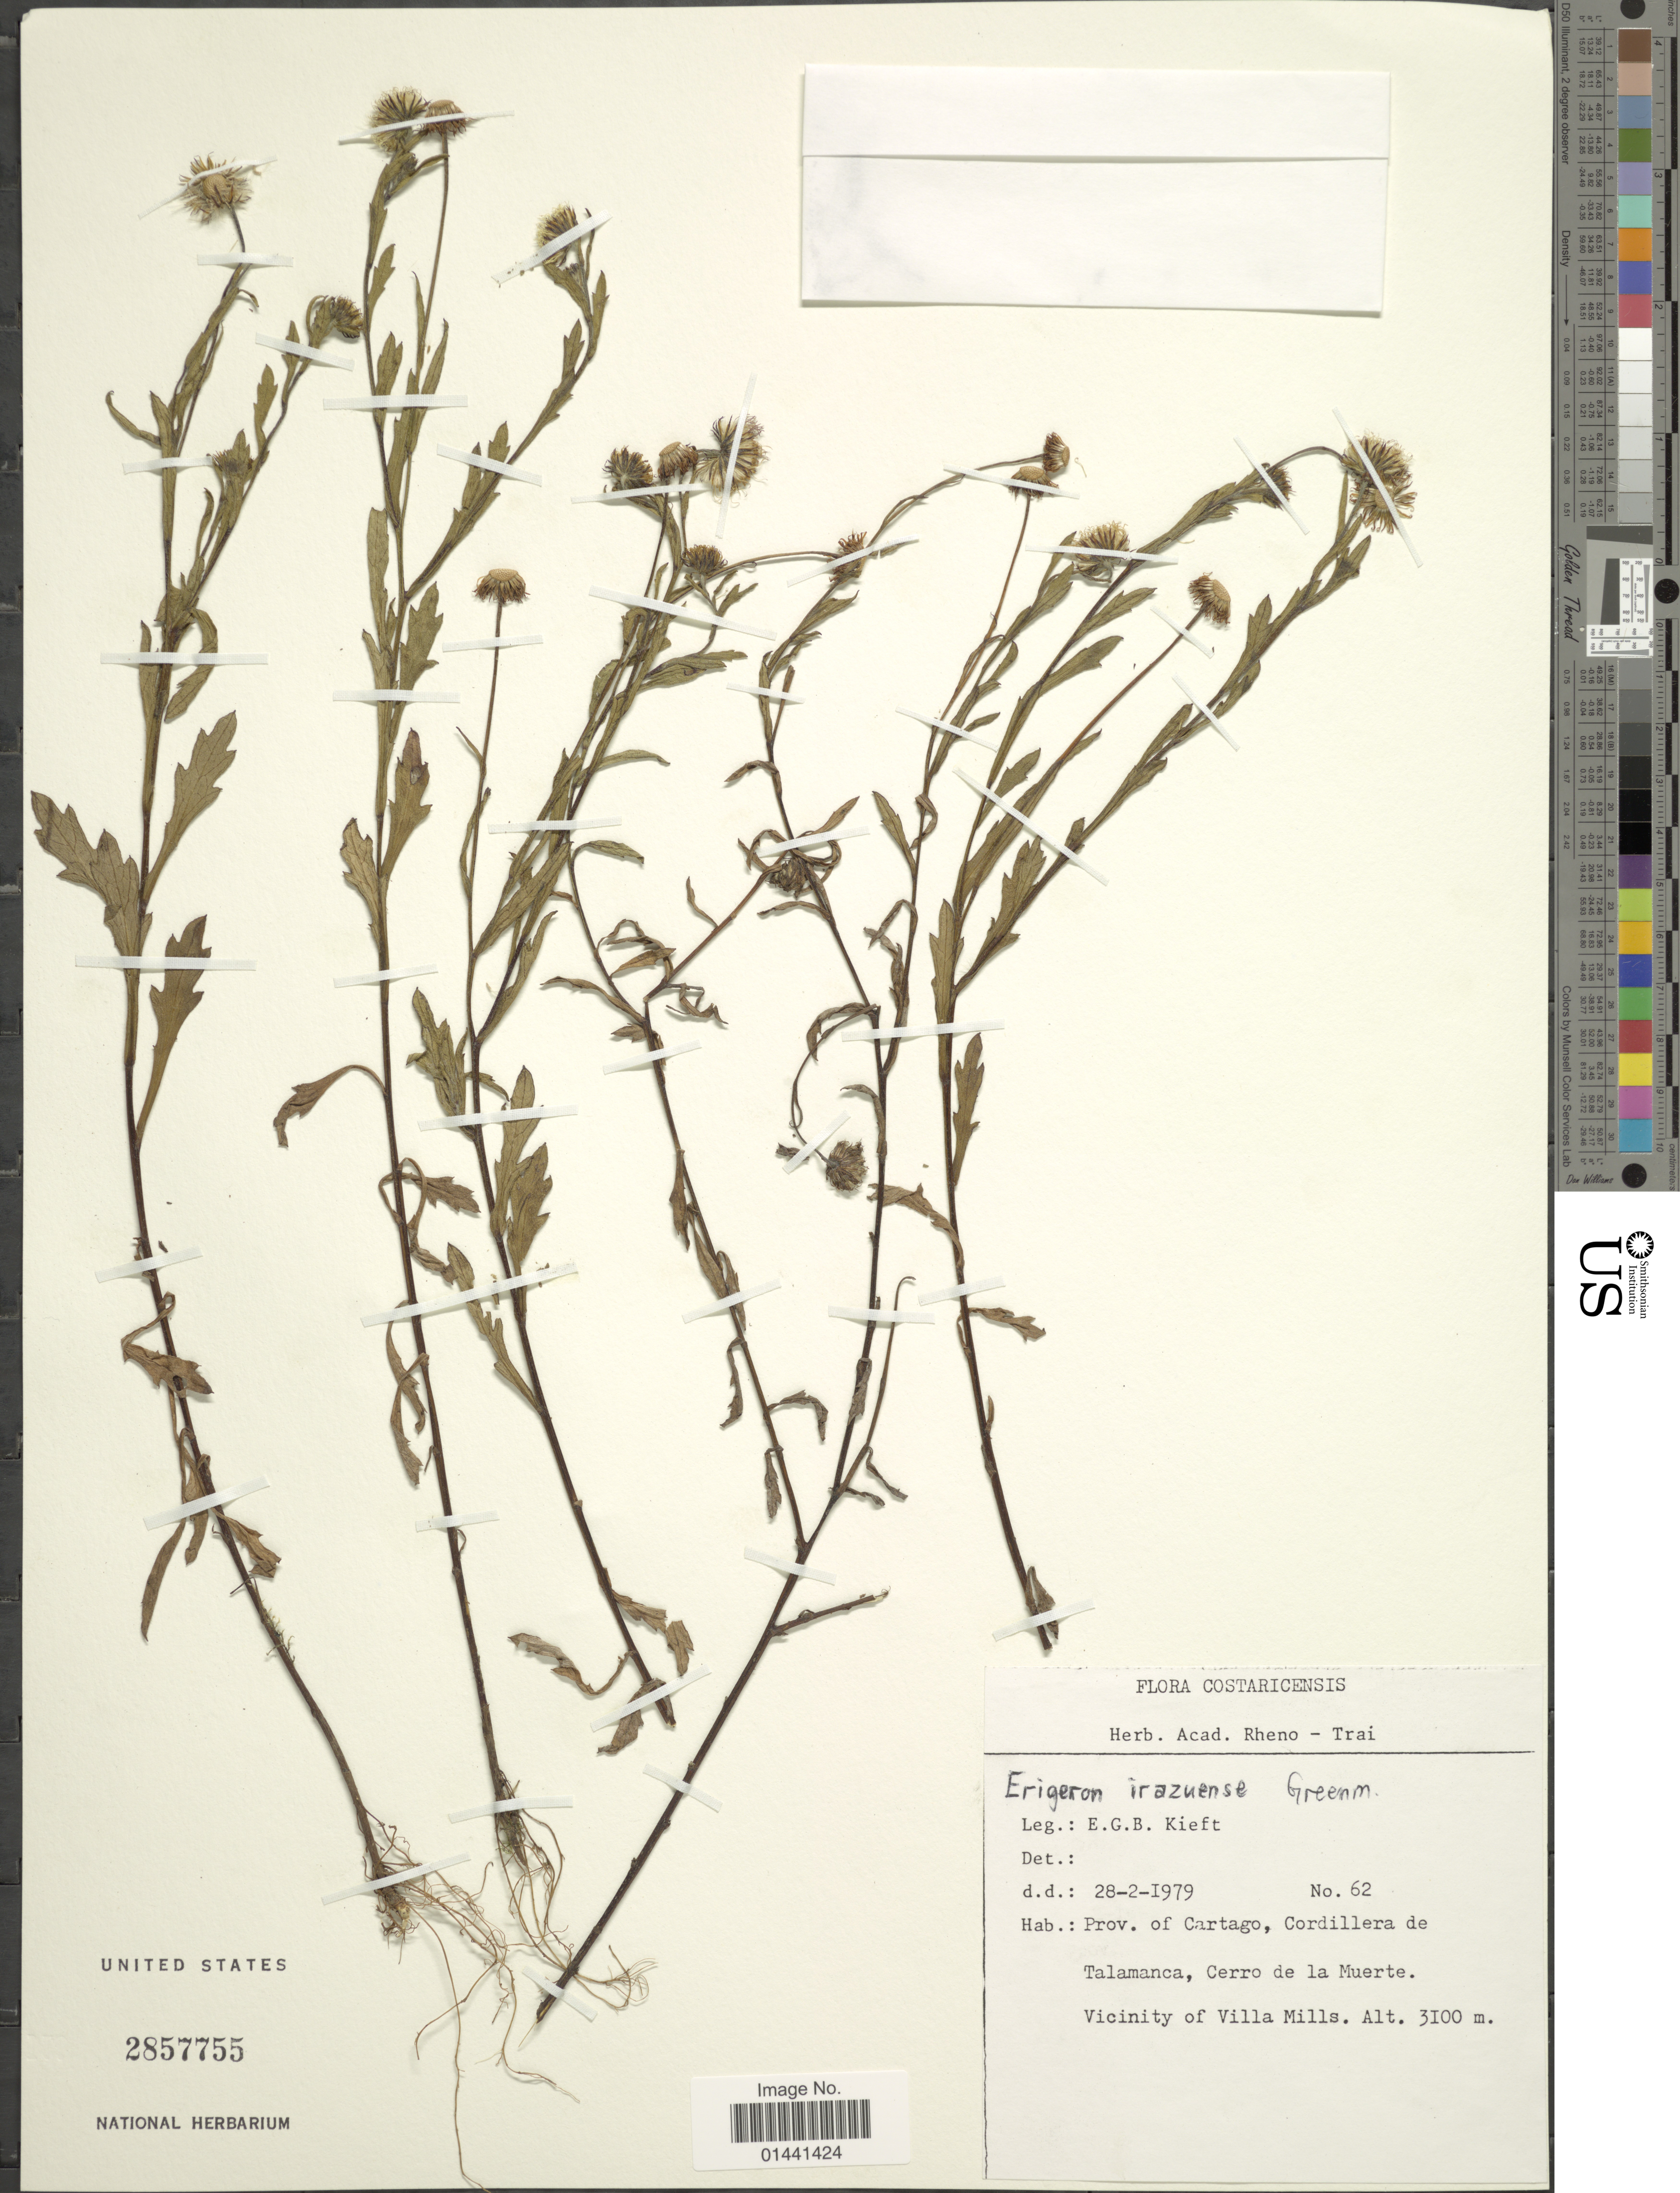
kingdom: Plantae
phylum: Tracheophyta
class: Magnoliopsida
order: Asterales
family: Asteraceae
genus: Erigeron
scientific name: Erigeron irazuense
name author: Greenm.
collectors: E. Kieft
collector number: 62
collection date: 1979-02-28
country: Costa Rica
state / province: Cartago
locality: Cordillera deTalamanca, Cerro de la Muerte, Vicinity of Villa Mills.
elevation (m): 3100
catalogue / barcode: US 2857755